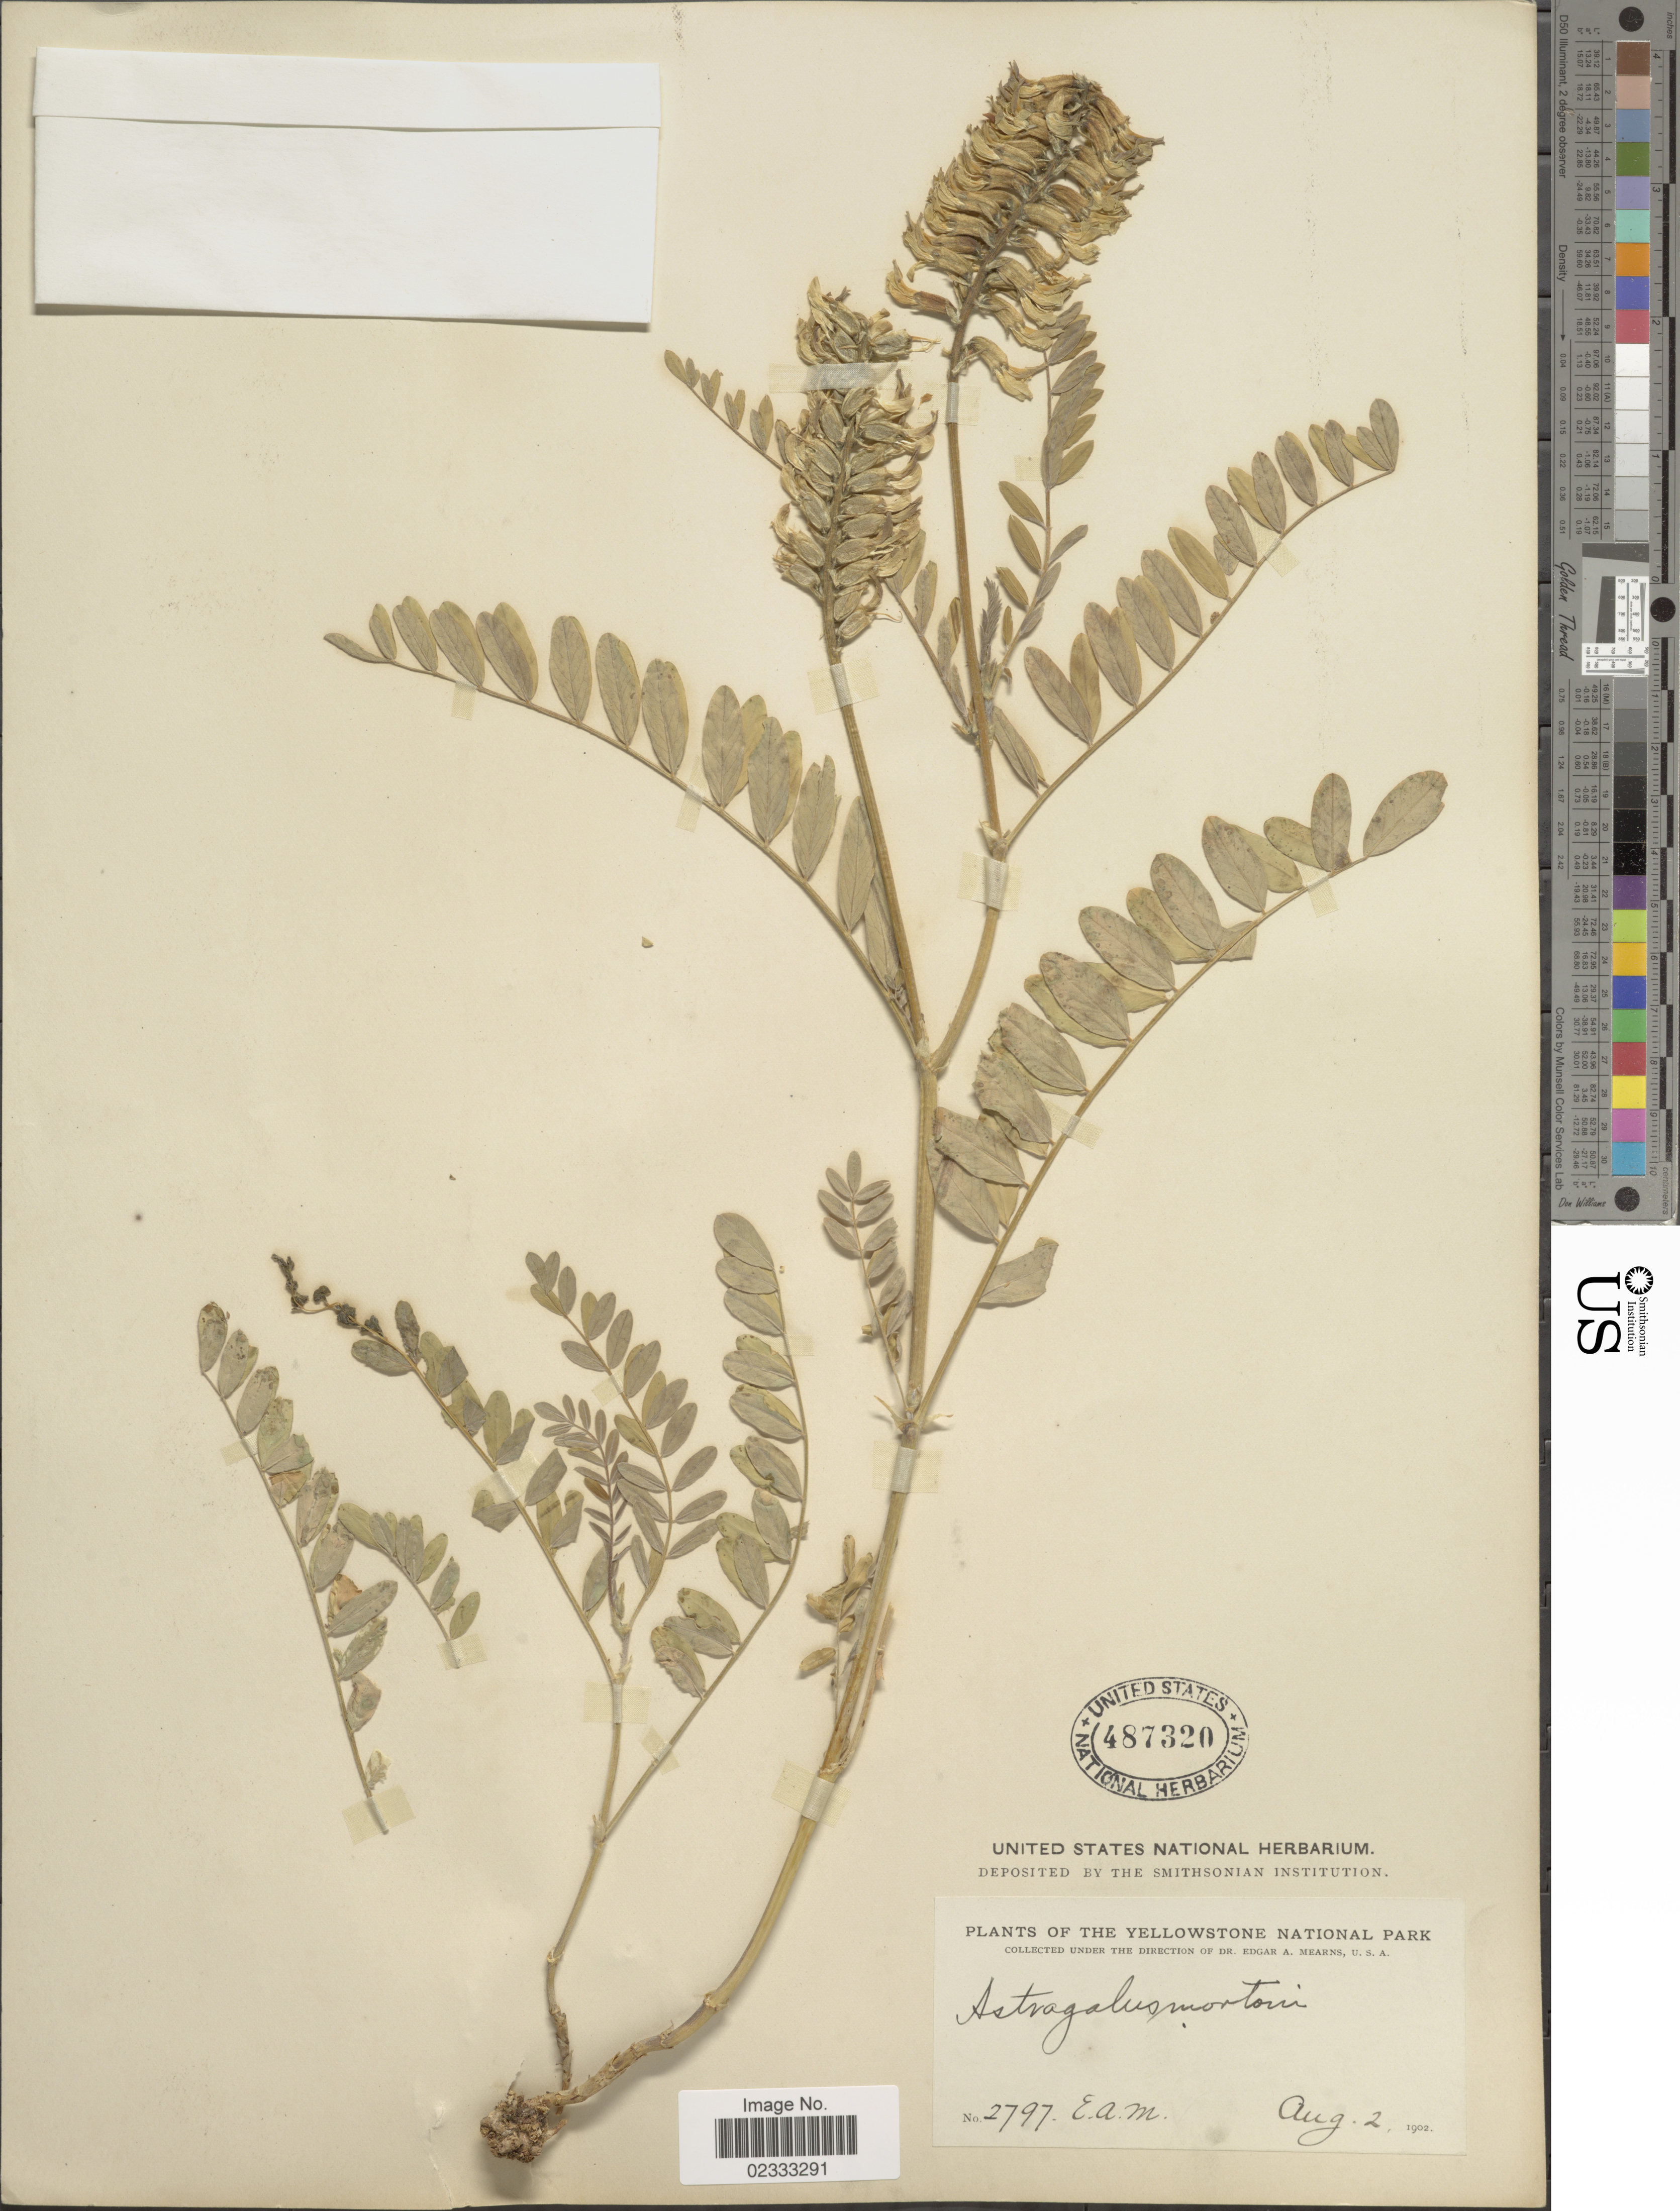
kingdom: Plantae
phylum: Tracheophyta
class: Magnoliopsida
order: Fabales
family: Fabaceae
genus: Astragalus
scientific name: Astragalus mortonii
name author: Nutt.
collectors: E. A. Mearns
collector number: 2797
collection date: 1902-08-02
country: United States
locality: Yellowstone National Park.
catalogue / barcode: US 487320